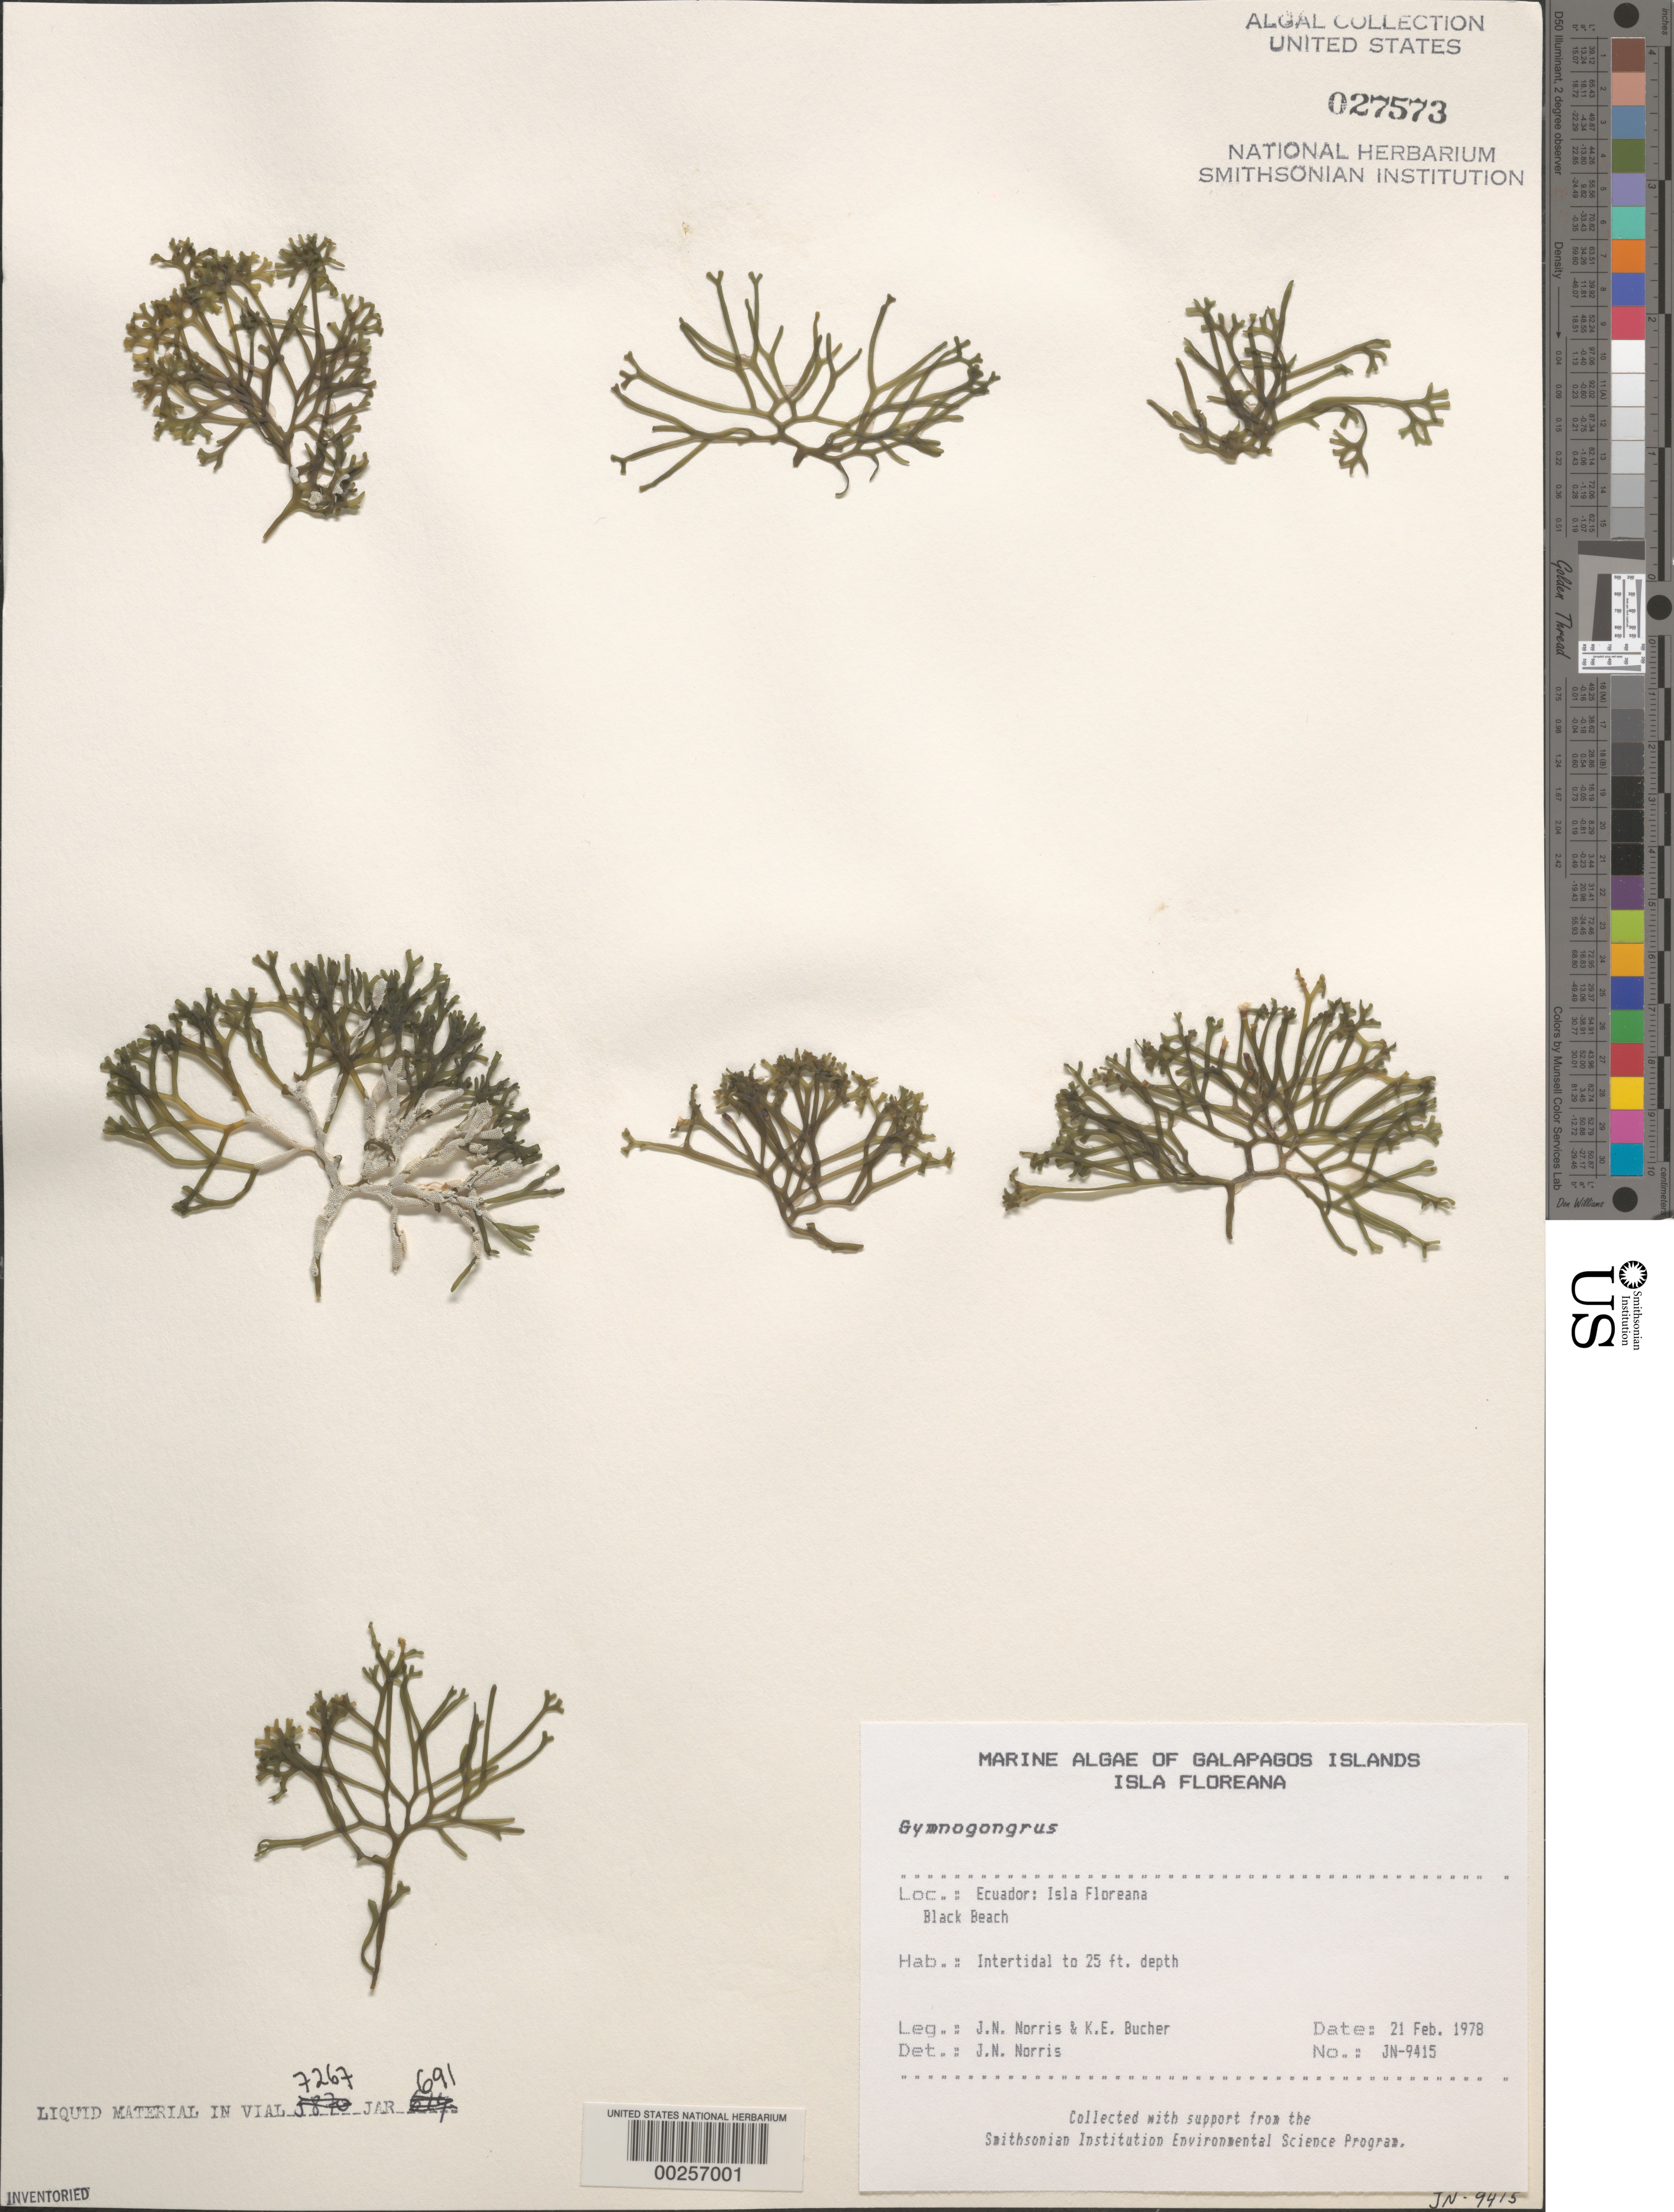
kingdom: Plantae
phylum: Rhodophyta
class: Florideophyceae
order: Gigartinales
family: Phyllophoraceae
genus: Gymnogongrus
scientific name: Gymnogongrus sp.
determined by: Norris, James N.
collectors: J. N. Norris & K. E. Bucher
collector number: JN-9415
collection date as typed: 21 Feb 1978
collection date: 1978-02-21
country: Ecuador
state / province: Colón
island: Floreana [Charles, Santa Maria]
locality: Black Beach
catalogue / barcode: US 27573